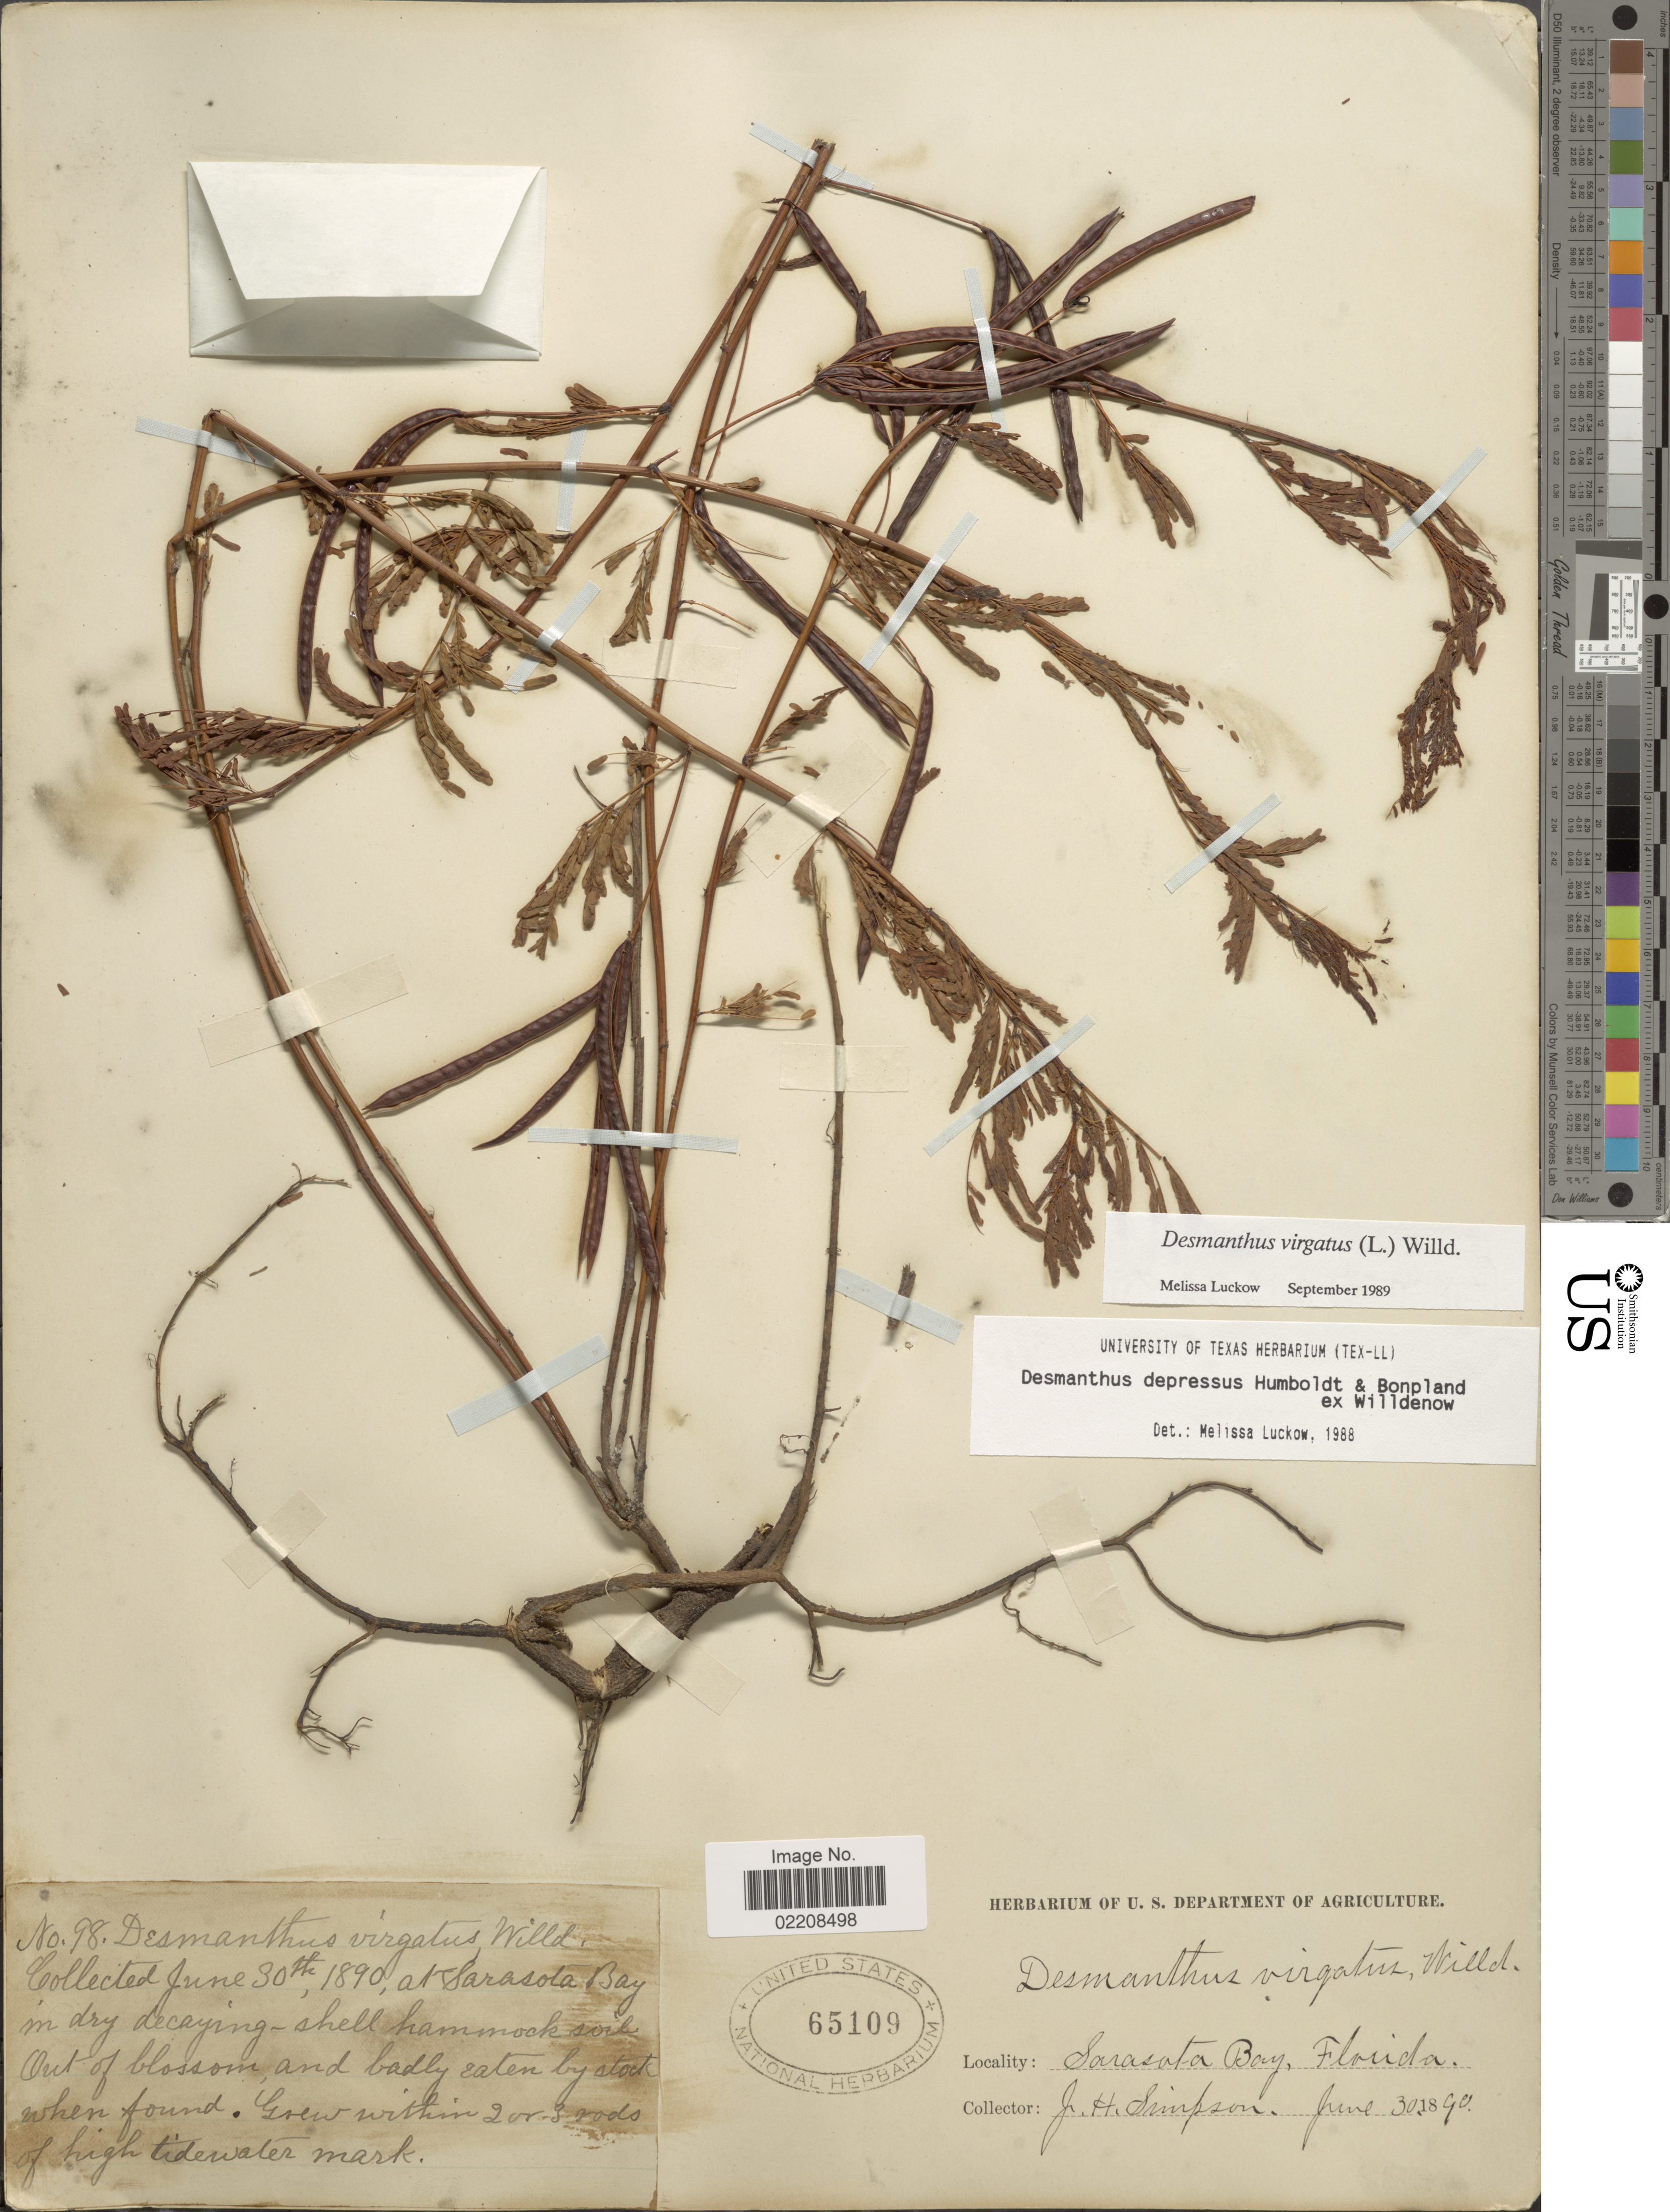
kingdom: Plantae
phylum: Tracheophyta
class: Magnoliopsida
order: Fabales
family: Fabaceae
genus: Desmanthus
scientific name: Desmanthus virgatus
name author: (L.) Willd.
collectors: J. H. Simpson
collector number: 98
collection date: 1890-06-30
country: United States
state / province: Florida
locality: Sarasota Bay, Florida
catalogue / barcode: US 65109